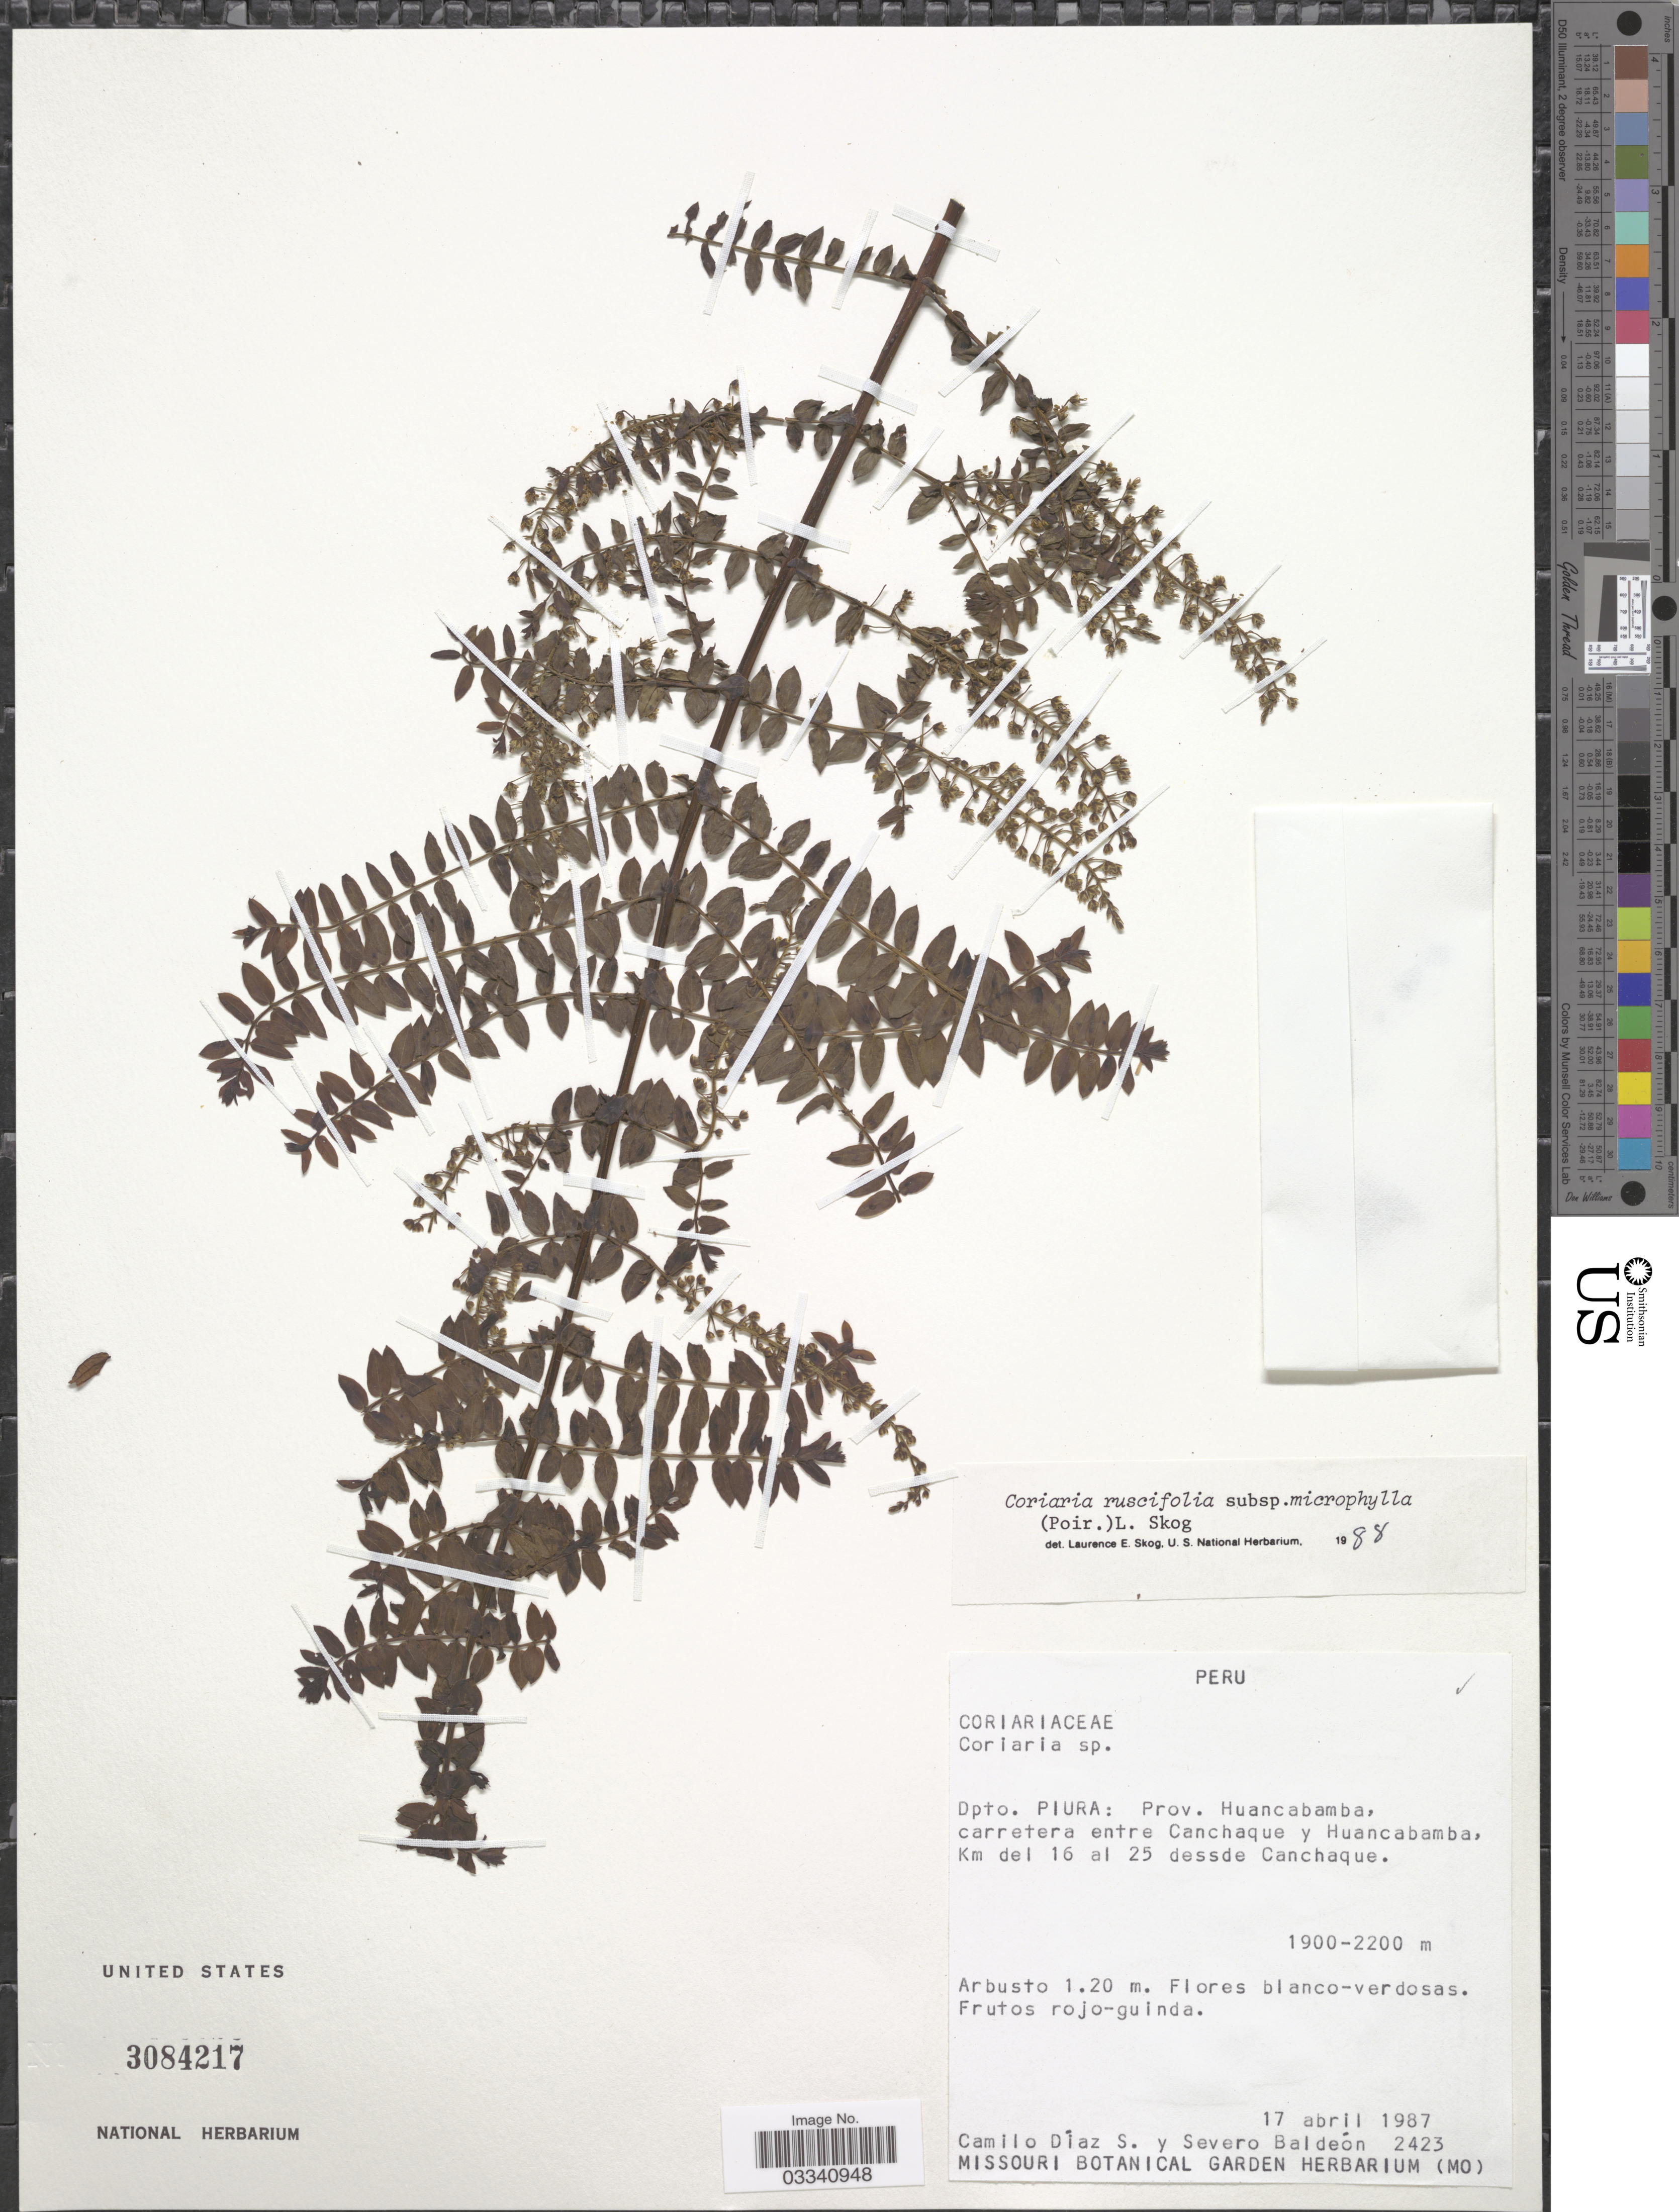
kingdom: Plantae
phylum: Tracheophyta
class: Magnoliopsida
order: Cucurbitales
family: Coriariaceae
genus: Coriaria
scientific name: Coriaria ruscifolia subsp. microphylla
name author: (Poir.) L.E. Skog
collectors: C. Díaz & S. Baldeón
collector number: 2423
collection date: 1987-04-17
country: Peru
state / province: Piura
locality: Dpto. Piura: Prov. Huancabamba, carretera entre Canchaque y Huancabamba, Km del 16 al 25 dessde Canchaque.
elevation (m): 1900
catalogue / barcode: US 3084217